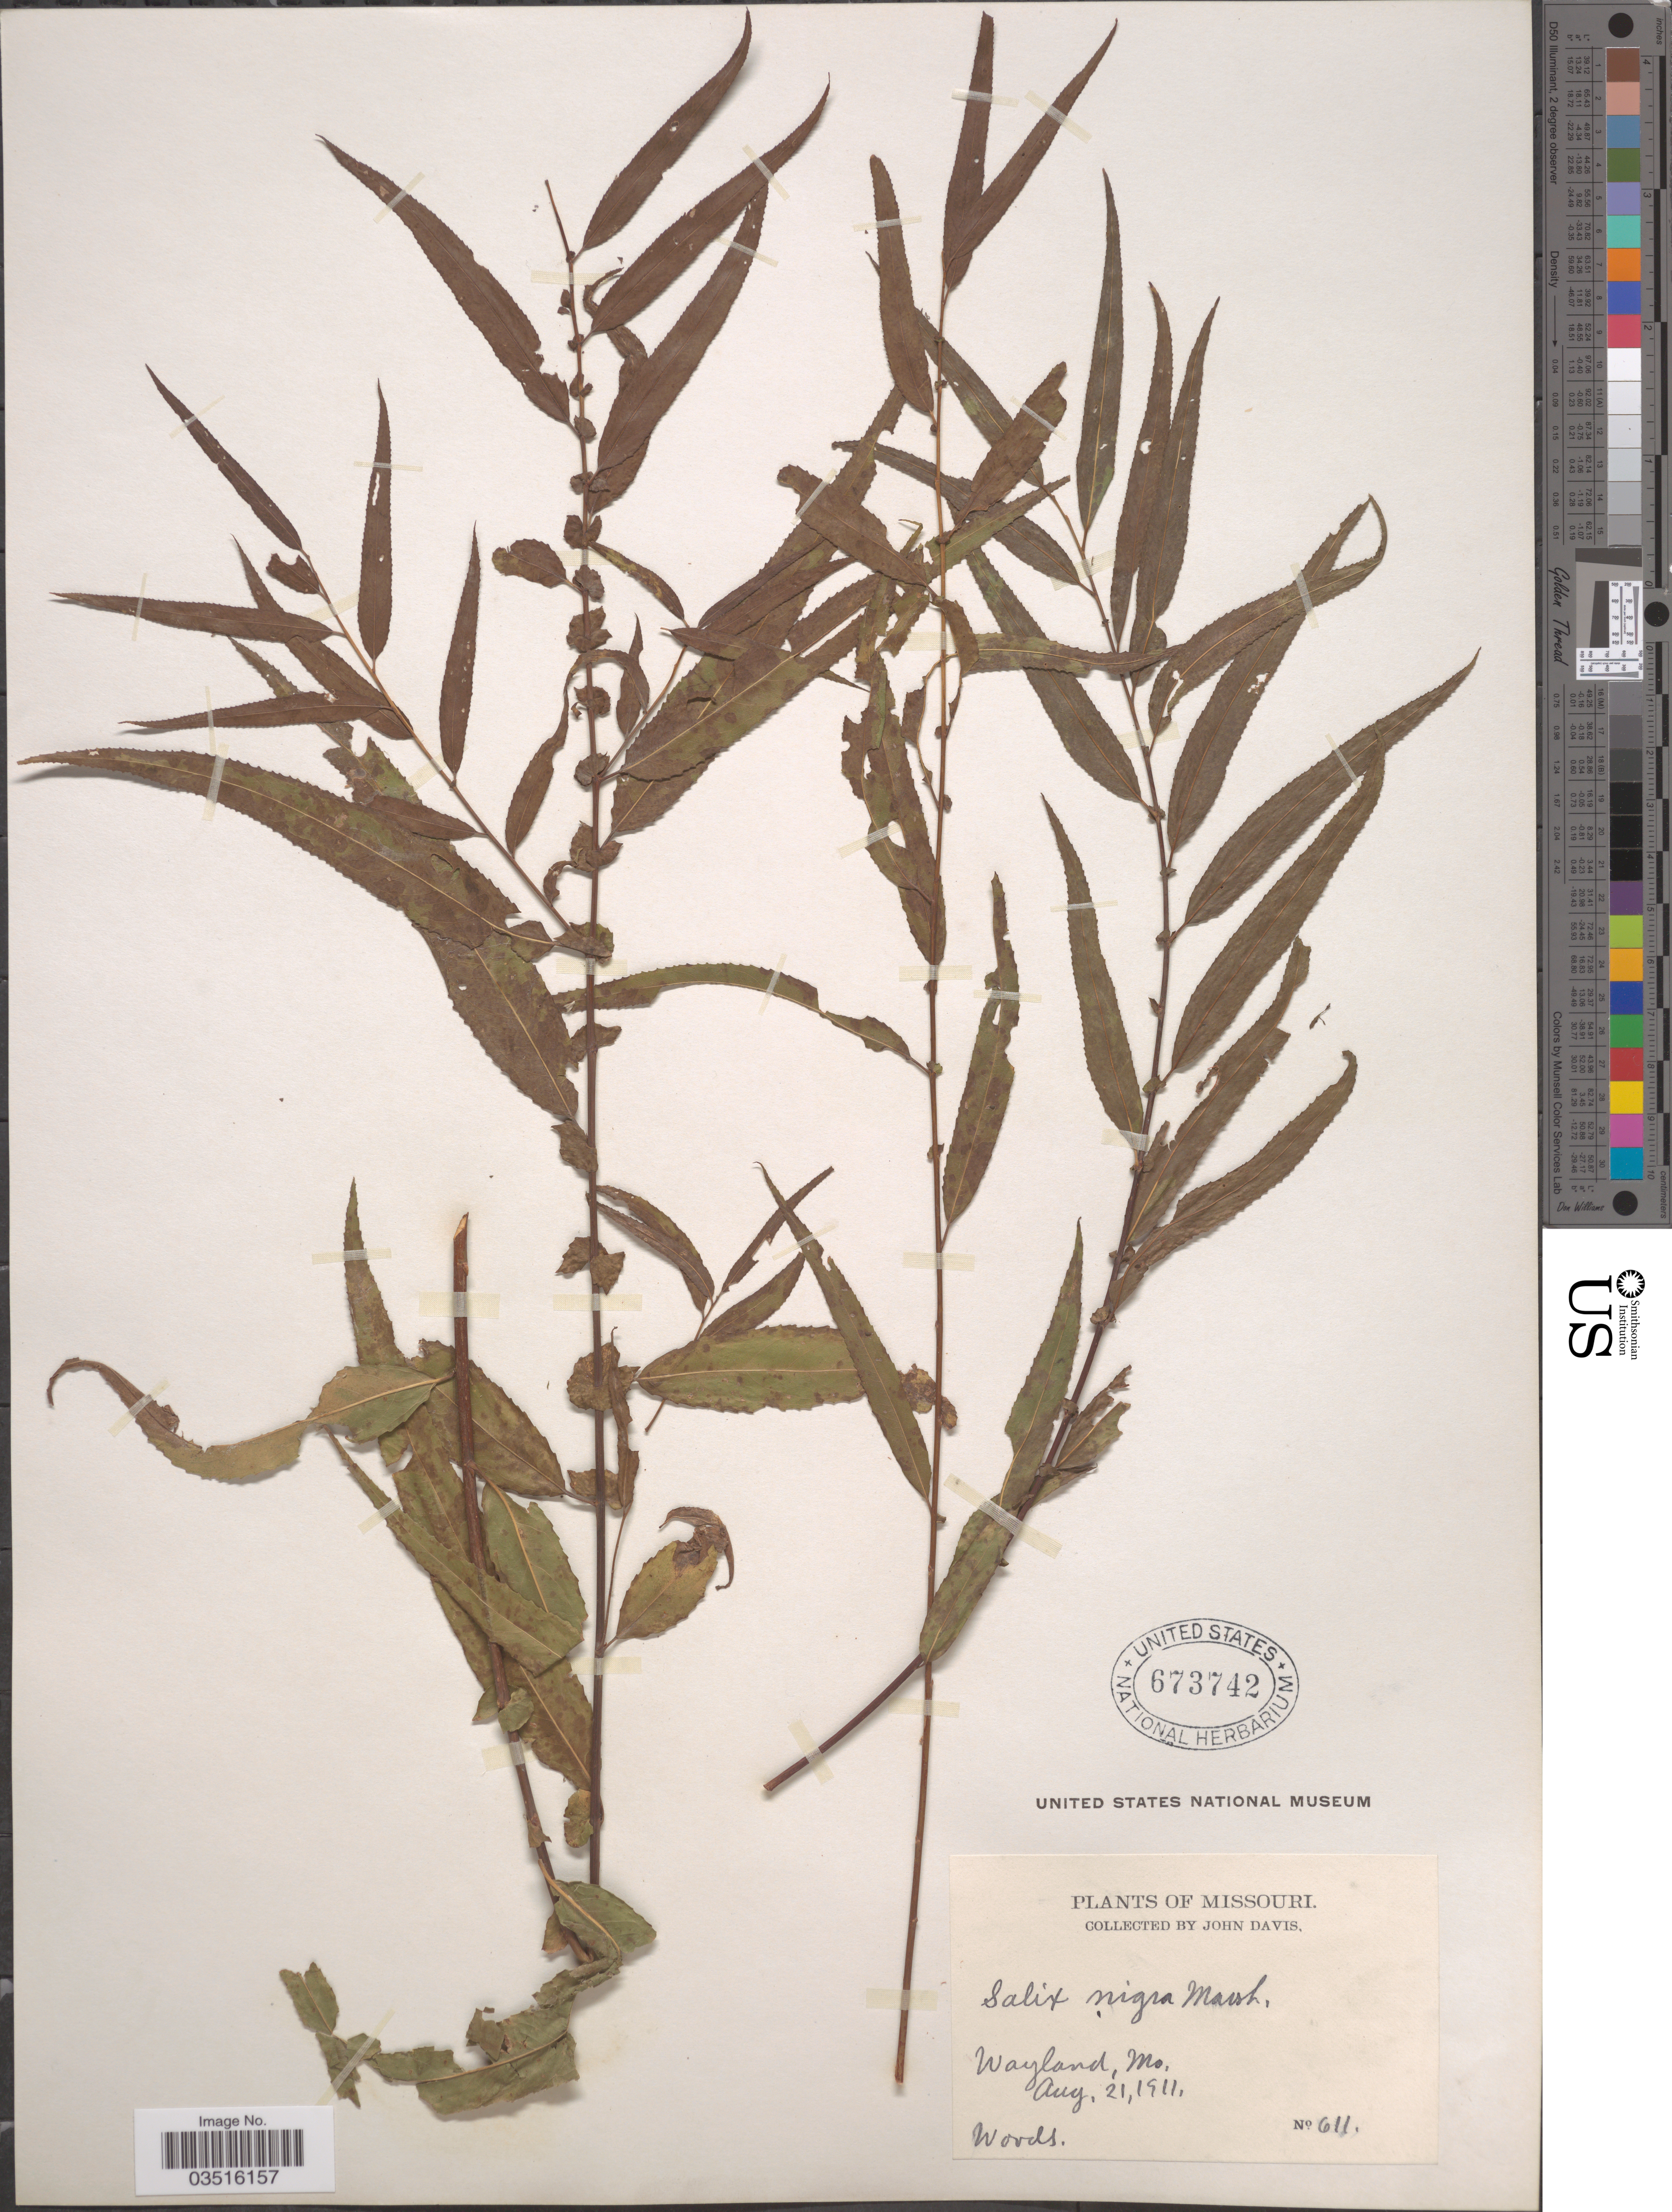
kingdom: Plantae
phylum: Tracheophyta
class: Magnoliopsida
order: Malpighiales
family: Salicaceae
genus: Salix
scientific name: Salix nigra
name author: Marshall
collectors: J. Davis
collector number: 611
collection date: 1911-08-21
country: United States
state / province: Missouri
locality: Wayland.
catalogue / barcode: US 673742